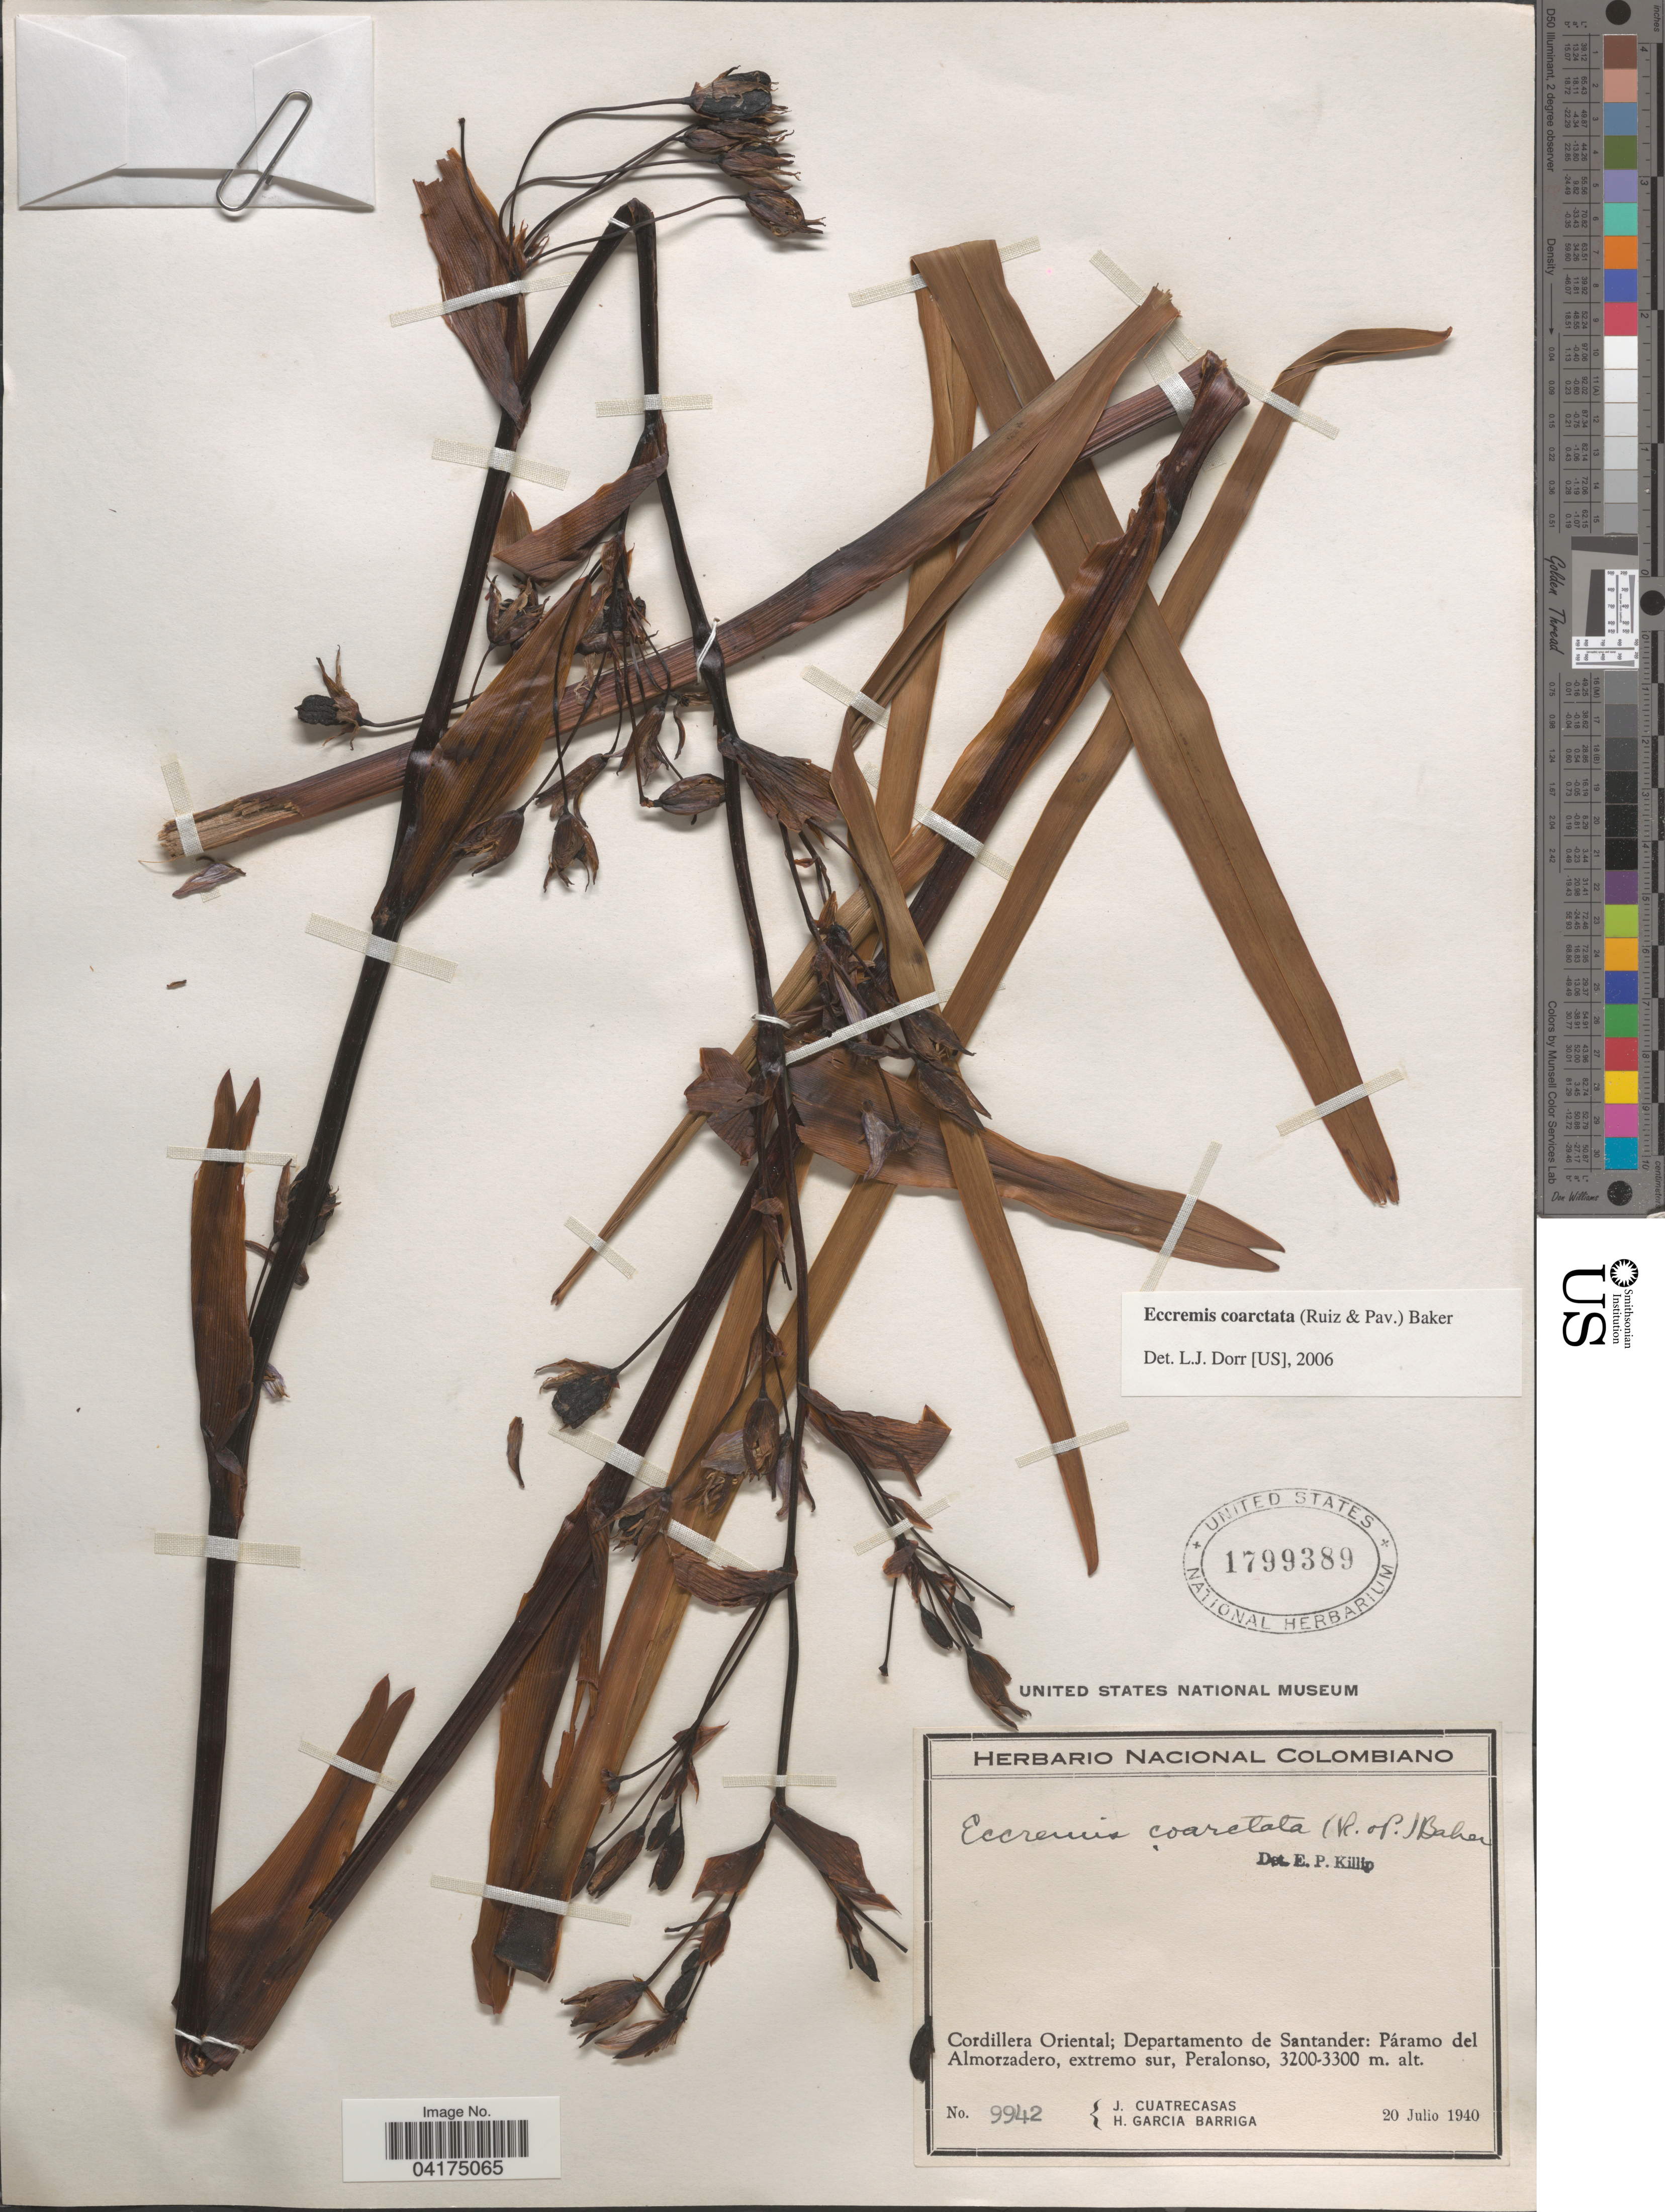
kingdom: Plantae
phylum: Tracheophyta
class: Liliopsida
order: Asparagales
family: Asphodelaceae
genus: Eccremis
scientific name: Eccremis coarctata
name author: Baker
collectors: J. Cuatrecasas & H. García Barriga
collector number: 9942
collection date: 1940-07-20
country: Colombia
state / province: Santander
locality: Cordillera Oriental; Departamento de Santander: Páramo del Almorzadero, extremo sur, Peralonso.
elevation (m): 3200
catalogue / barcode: US 1799389